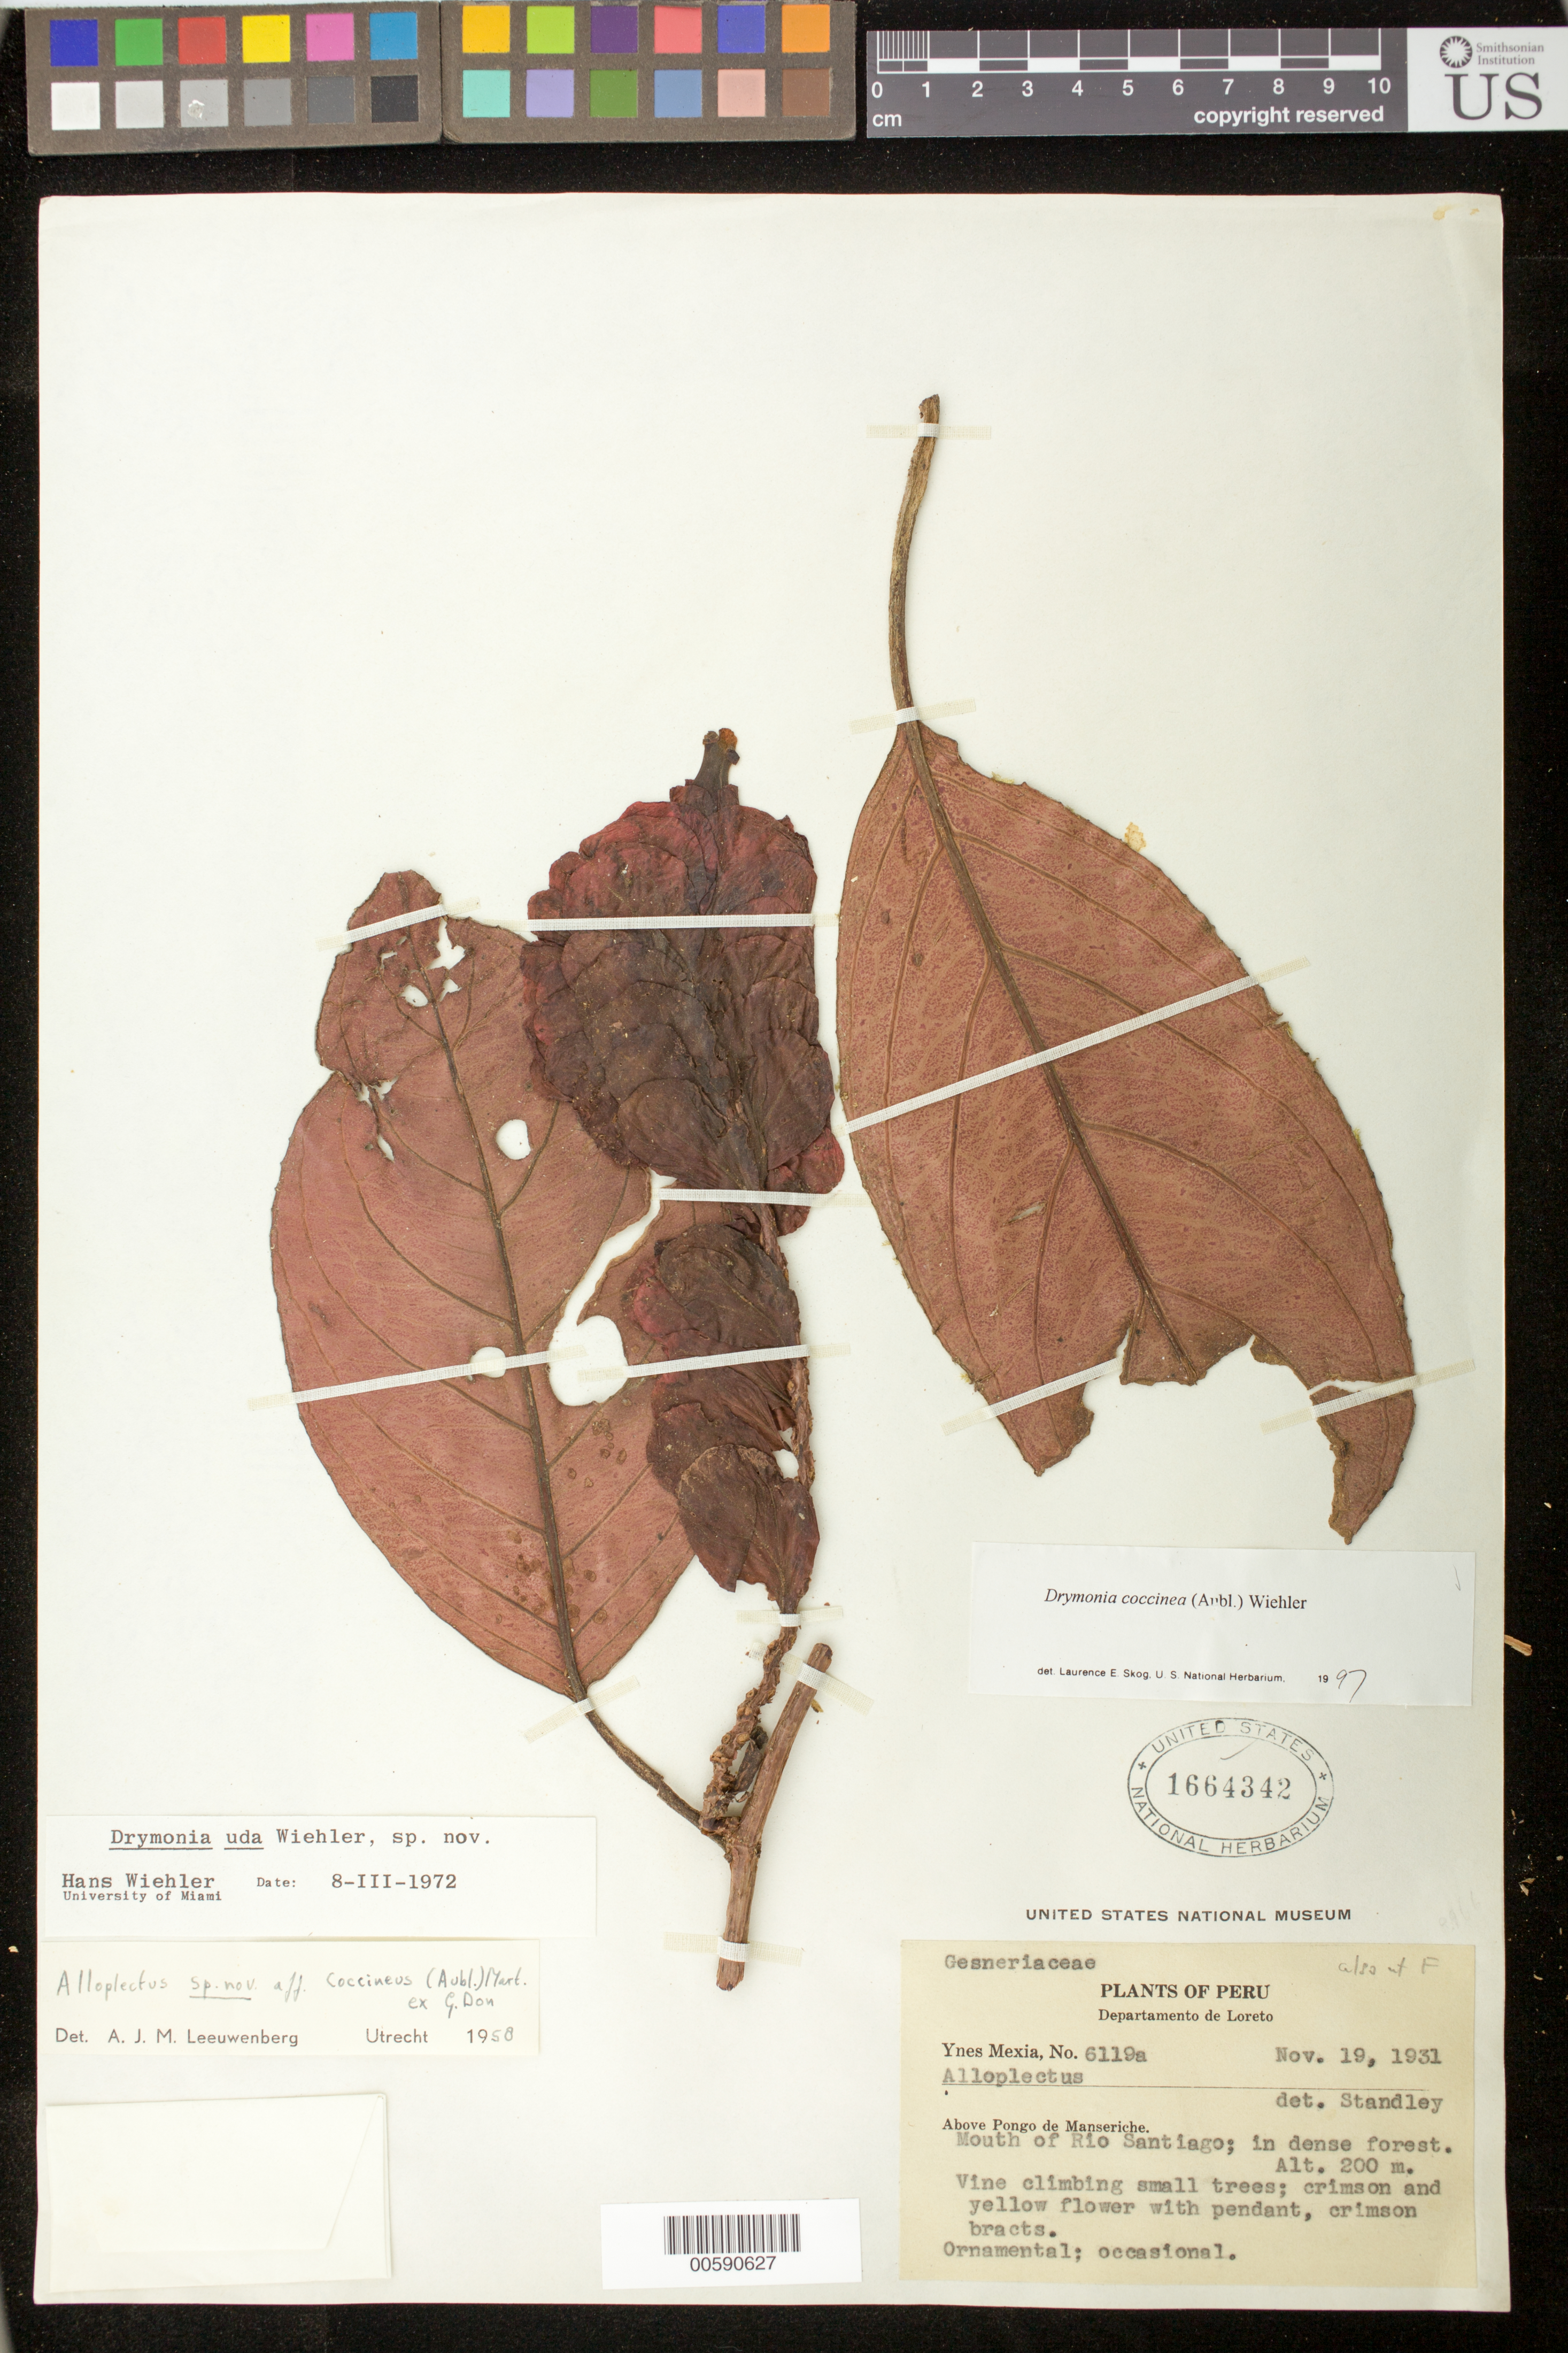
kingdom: Plantae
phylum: Tracheophyta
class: Magnoliopsida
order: Lamiales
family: Gesneriaceae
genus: Drymonia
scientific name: Drymonia coccinea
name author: (Aubl.) Wiehler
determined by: Skog, Laurence E.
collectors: Y. Mexia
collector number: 6119 a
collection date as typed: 19 Nov 1931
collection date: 1931-11-19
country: Peru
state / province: Loreto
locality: Above Pongo de Manseriche; mouth of Rio Santiago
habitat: Dense forest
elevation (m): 200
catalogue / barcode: US 1664342